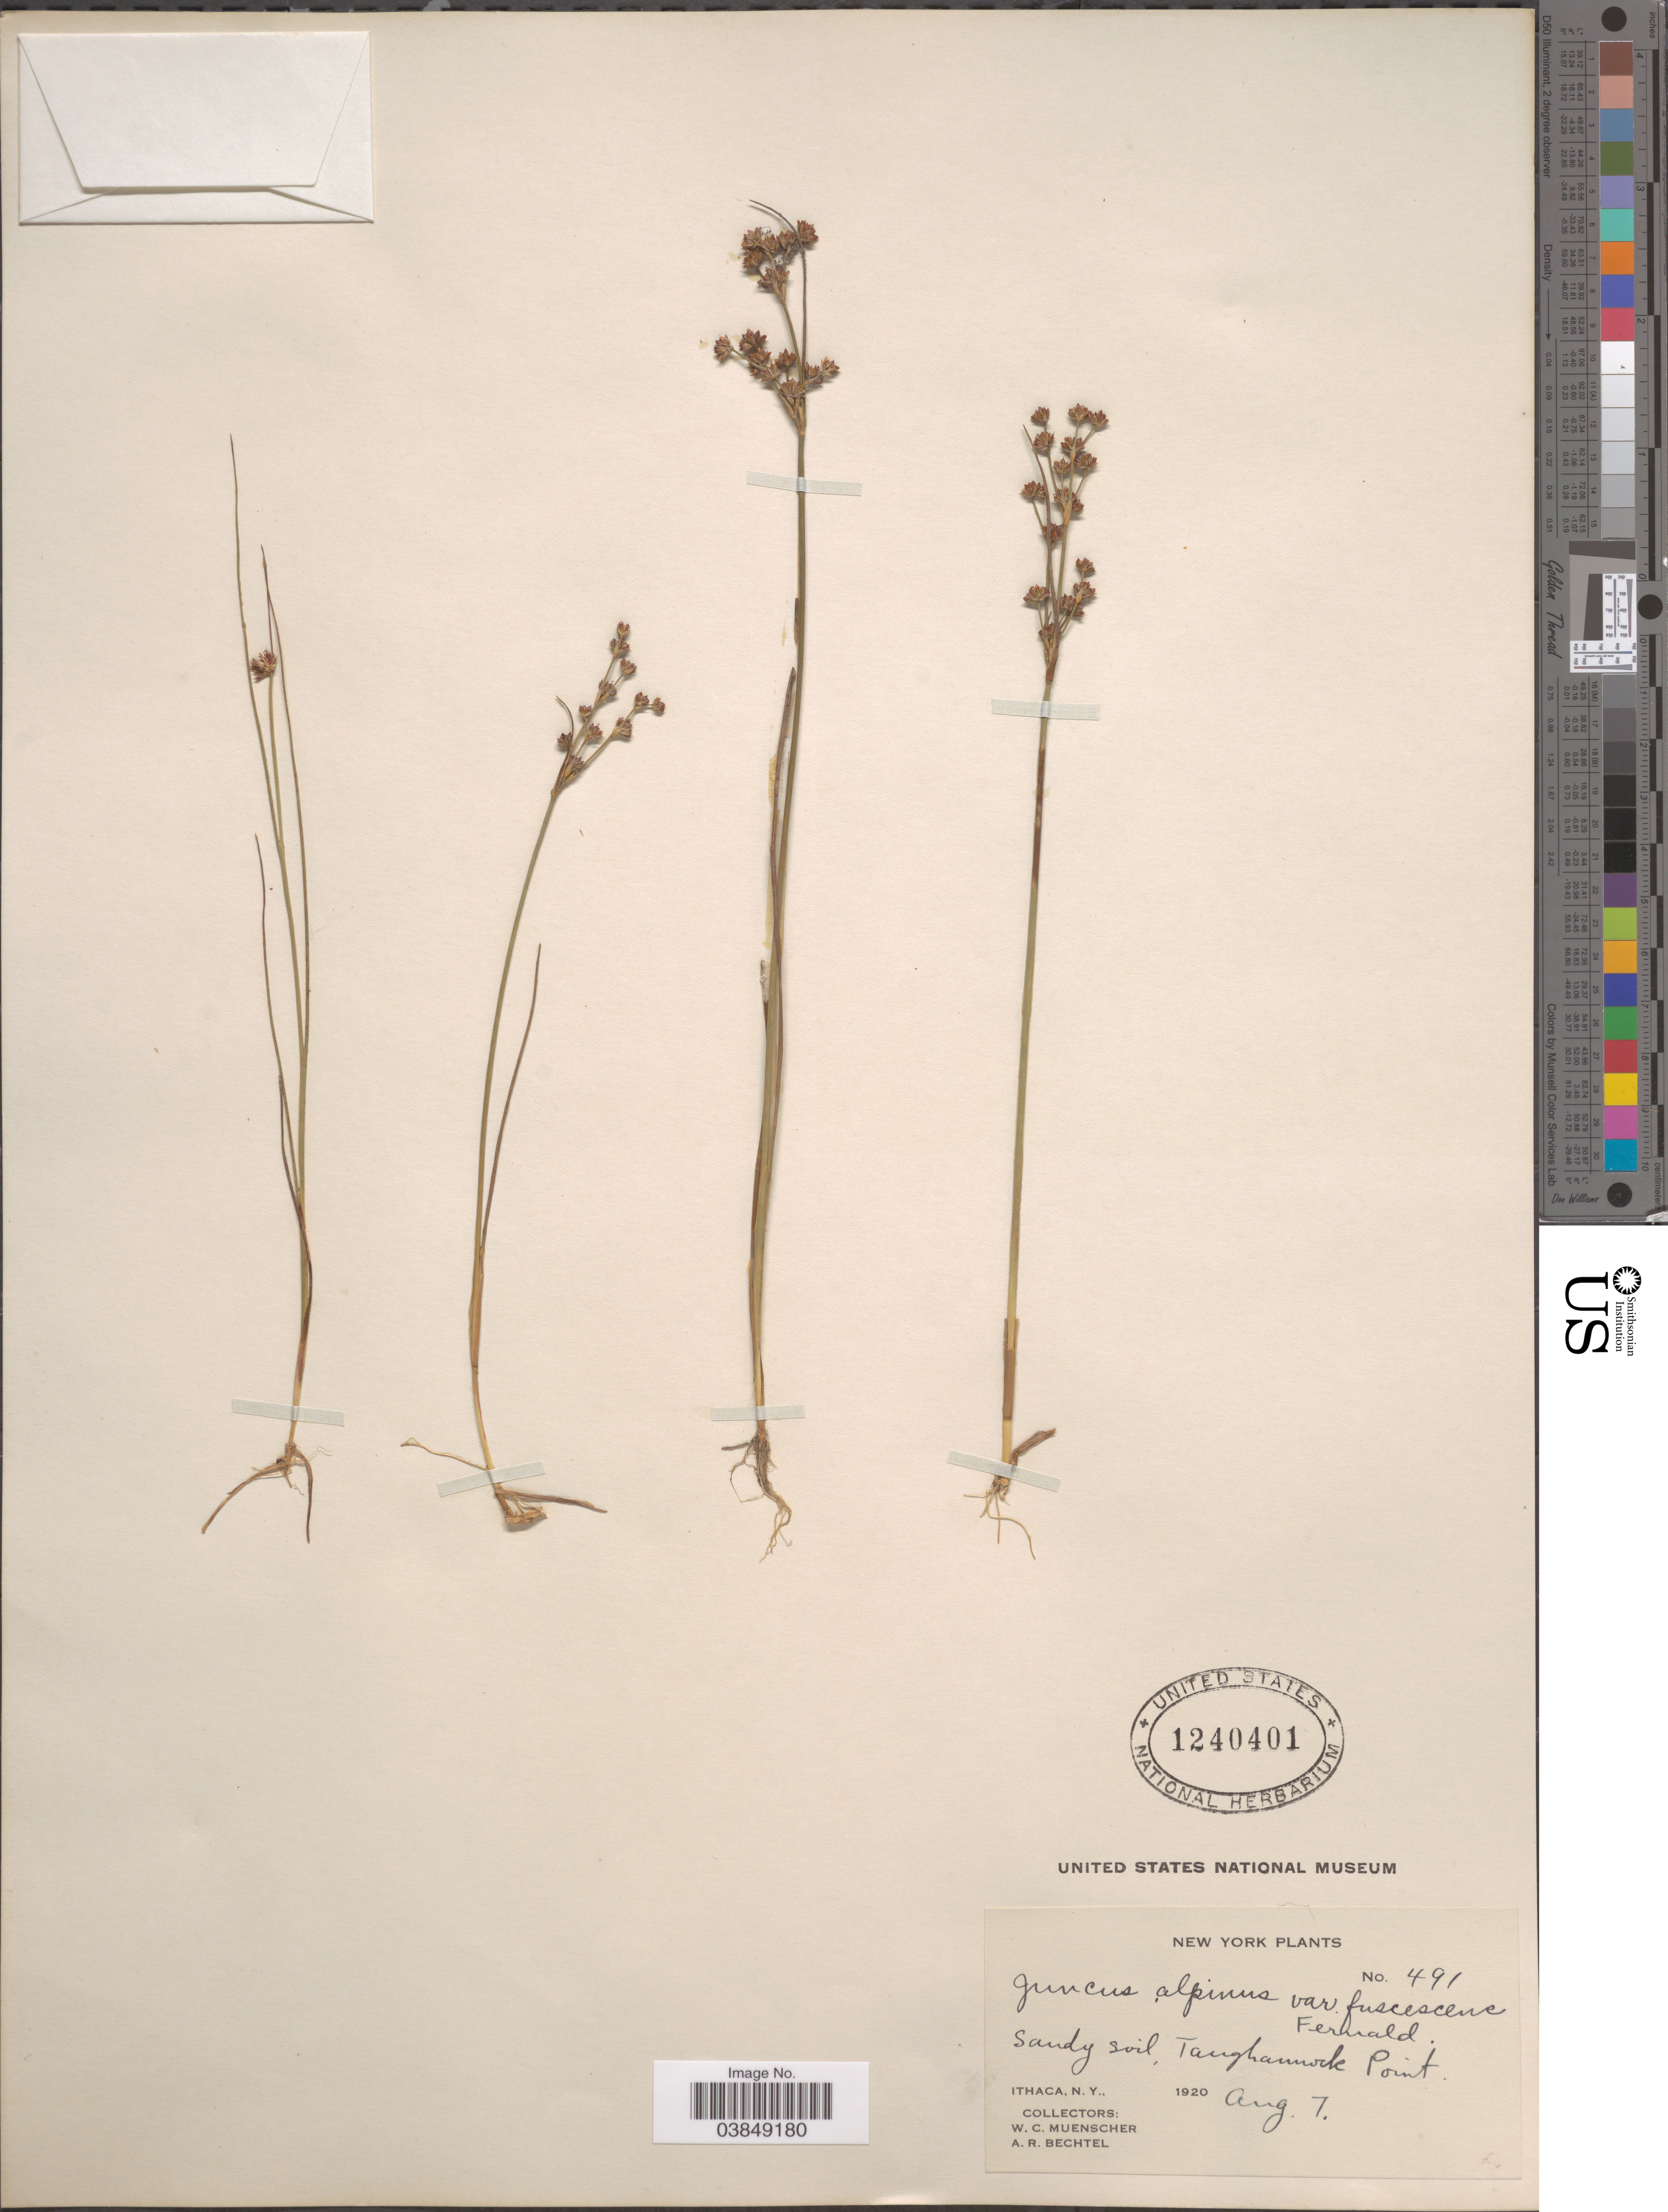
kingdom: Plantae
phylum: Tracheophyta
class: Liliopsida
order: Poales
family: Juncaceae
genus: Juncus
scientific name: Juncus alpinus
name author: Vill.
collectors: W. Muenscher & A. Bechtel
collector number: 491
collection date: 1920-08-07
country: United States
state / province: New York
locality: Sandy soil, Taughannock Point. Ithaca.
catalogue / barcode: US 1240401